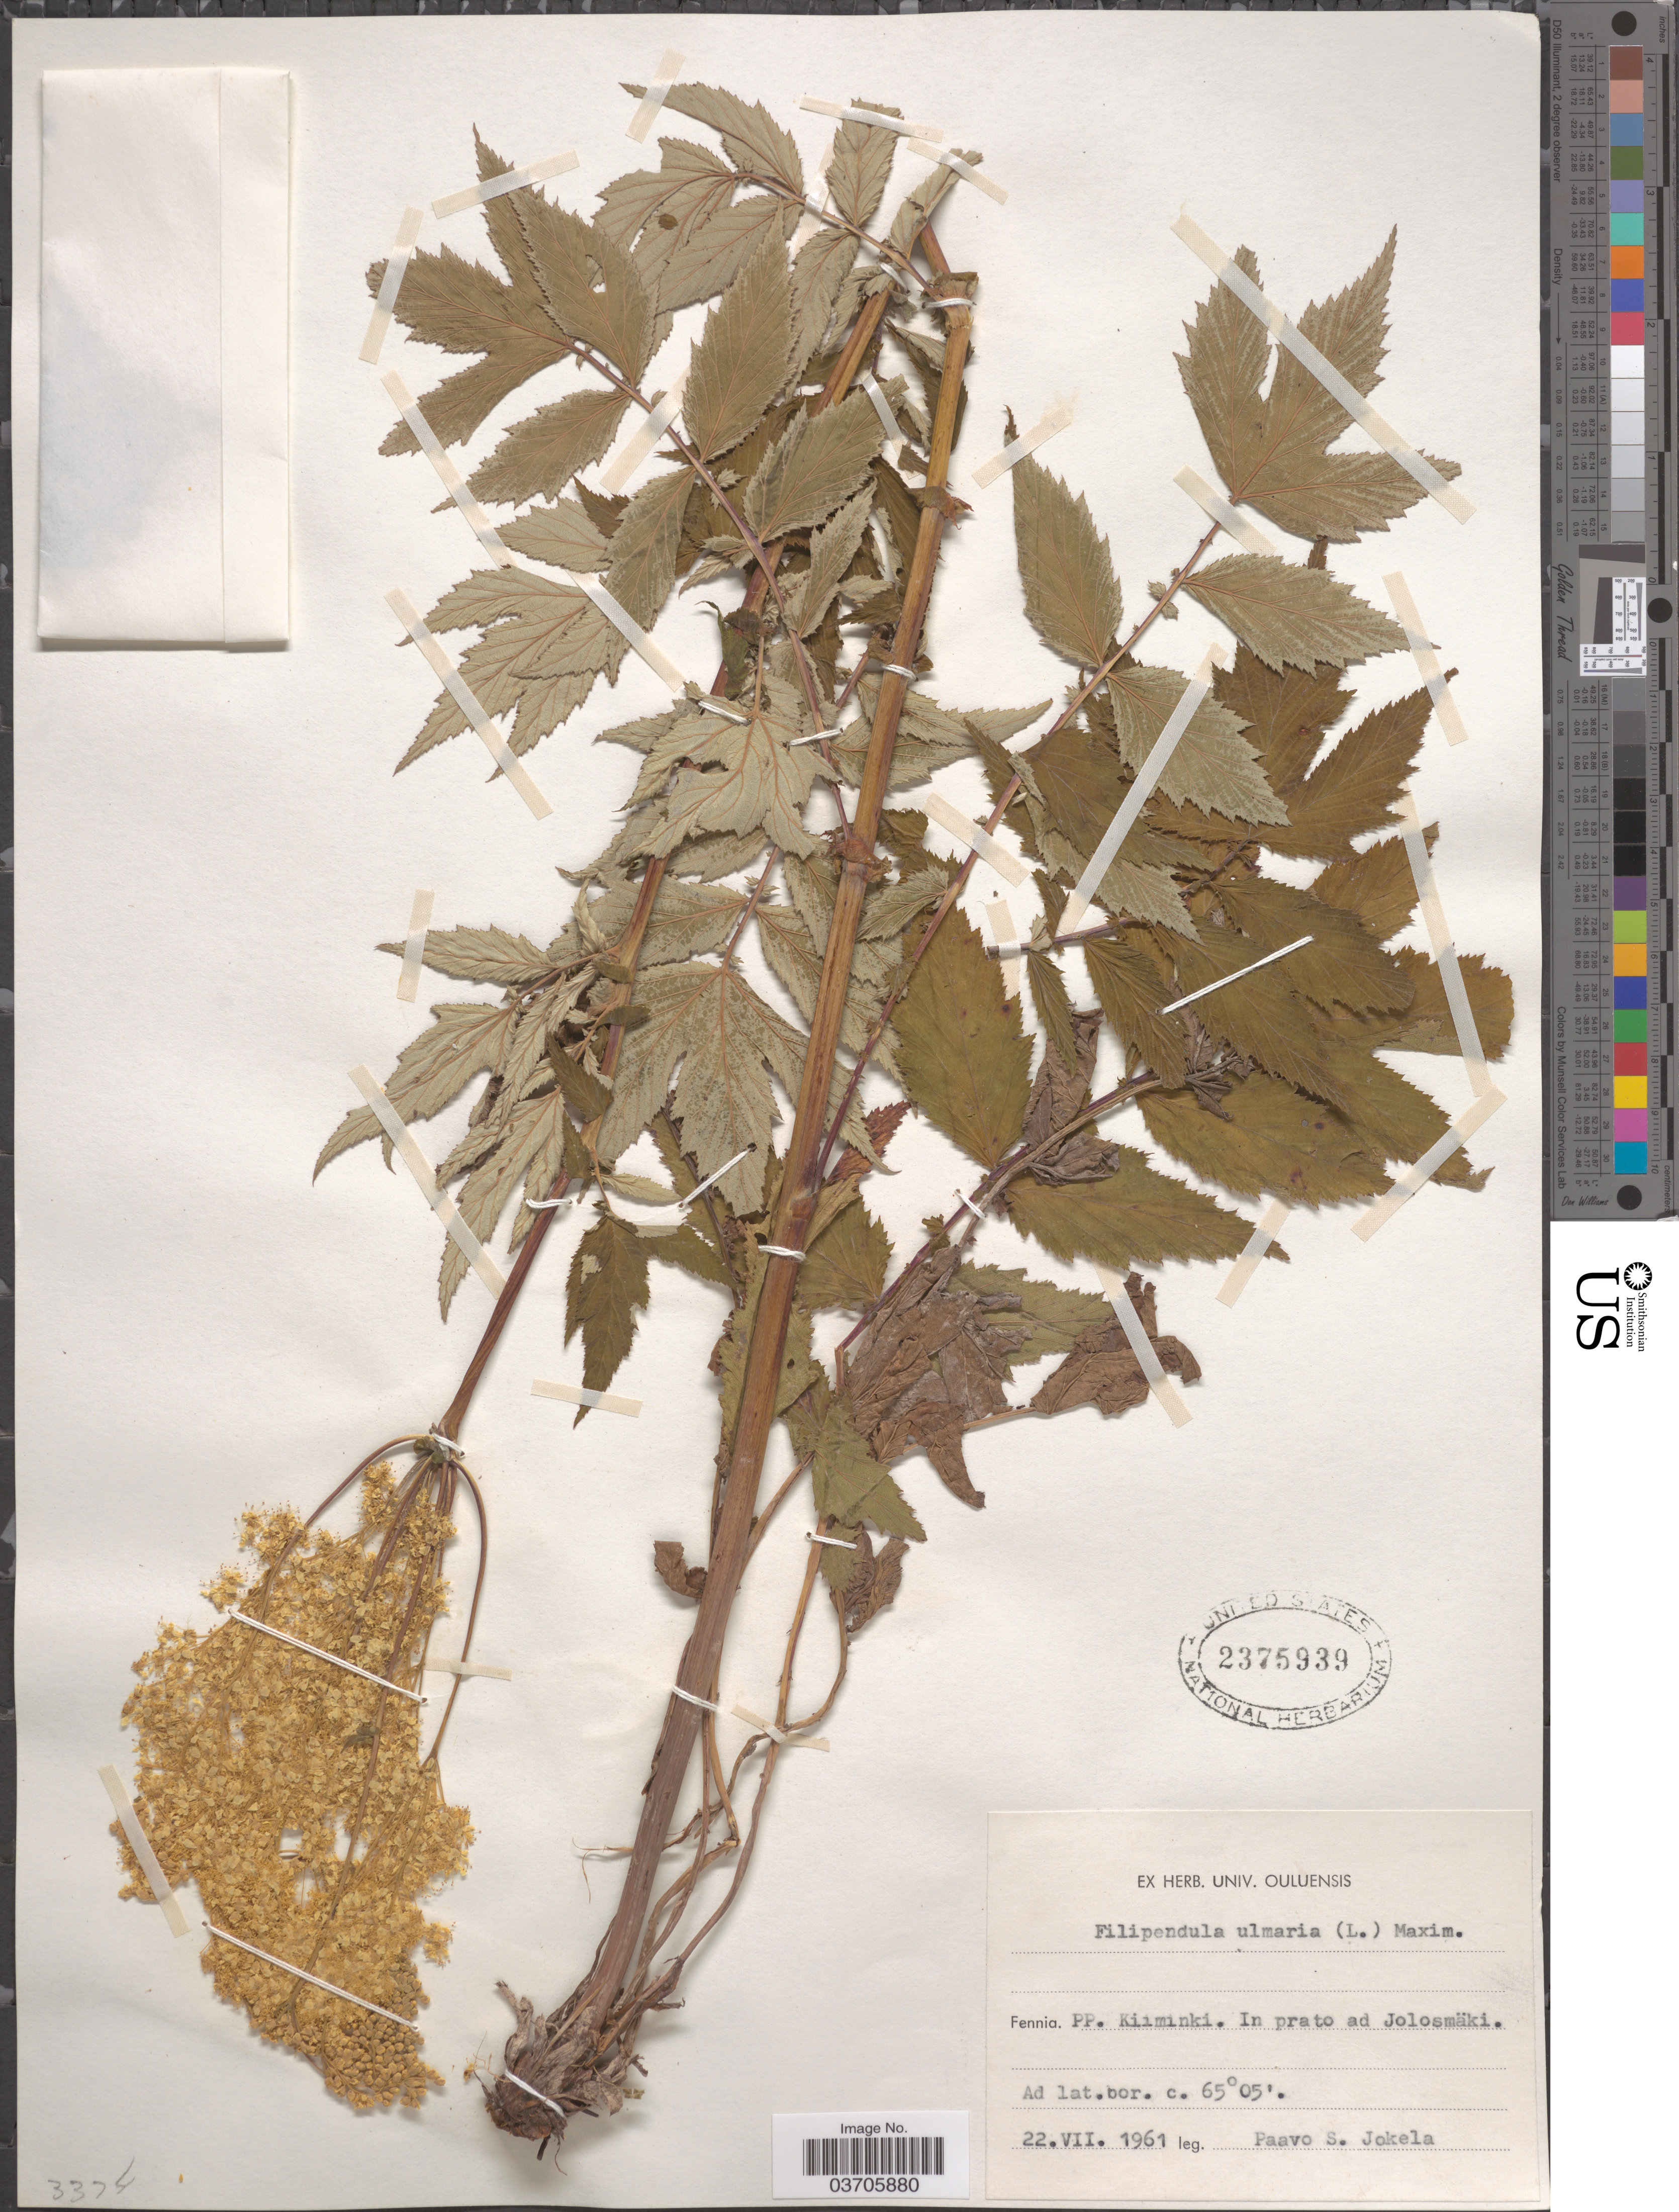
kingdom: Plantae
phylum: Tracheophyta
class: Magnoliopsida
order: Rosales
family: Rosaceae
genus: Filipendula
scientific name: Filipendula ulmaria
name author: (L.) Maxim.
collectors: P. Jokela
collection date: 1961-07-22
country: Finland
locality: Fennia. PP. Kiiminki. In prato ad Jolosmäki.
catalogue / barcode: US 2375939